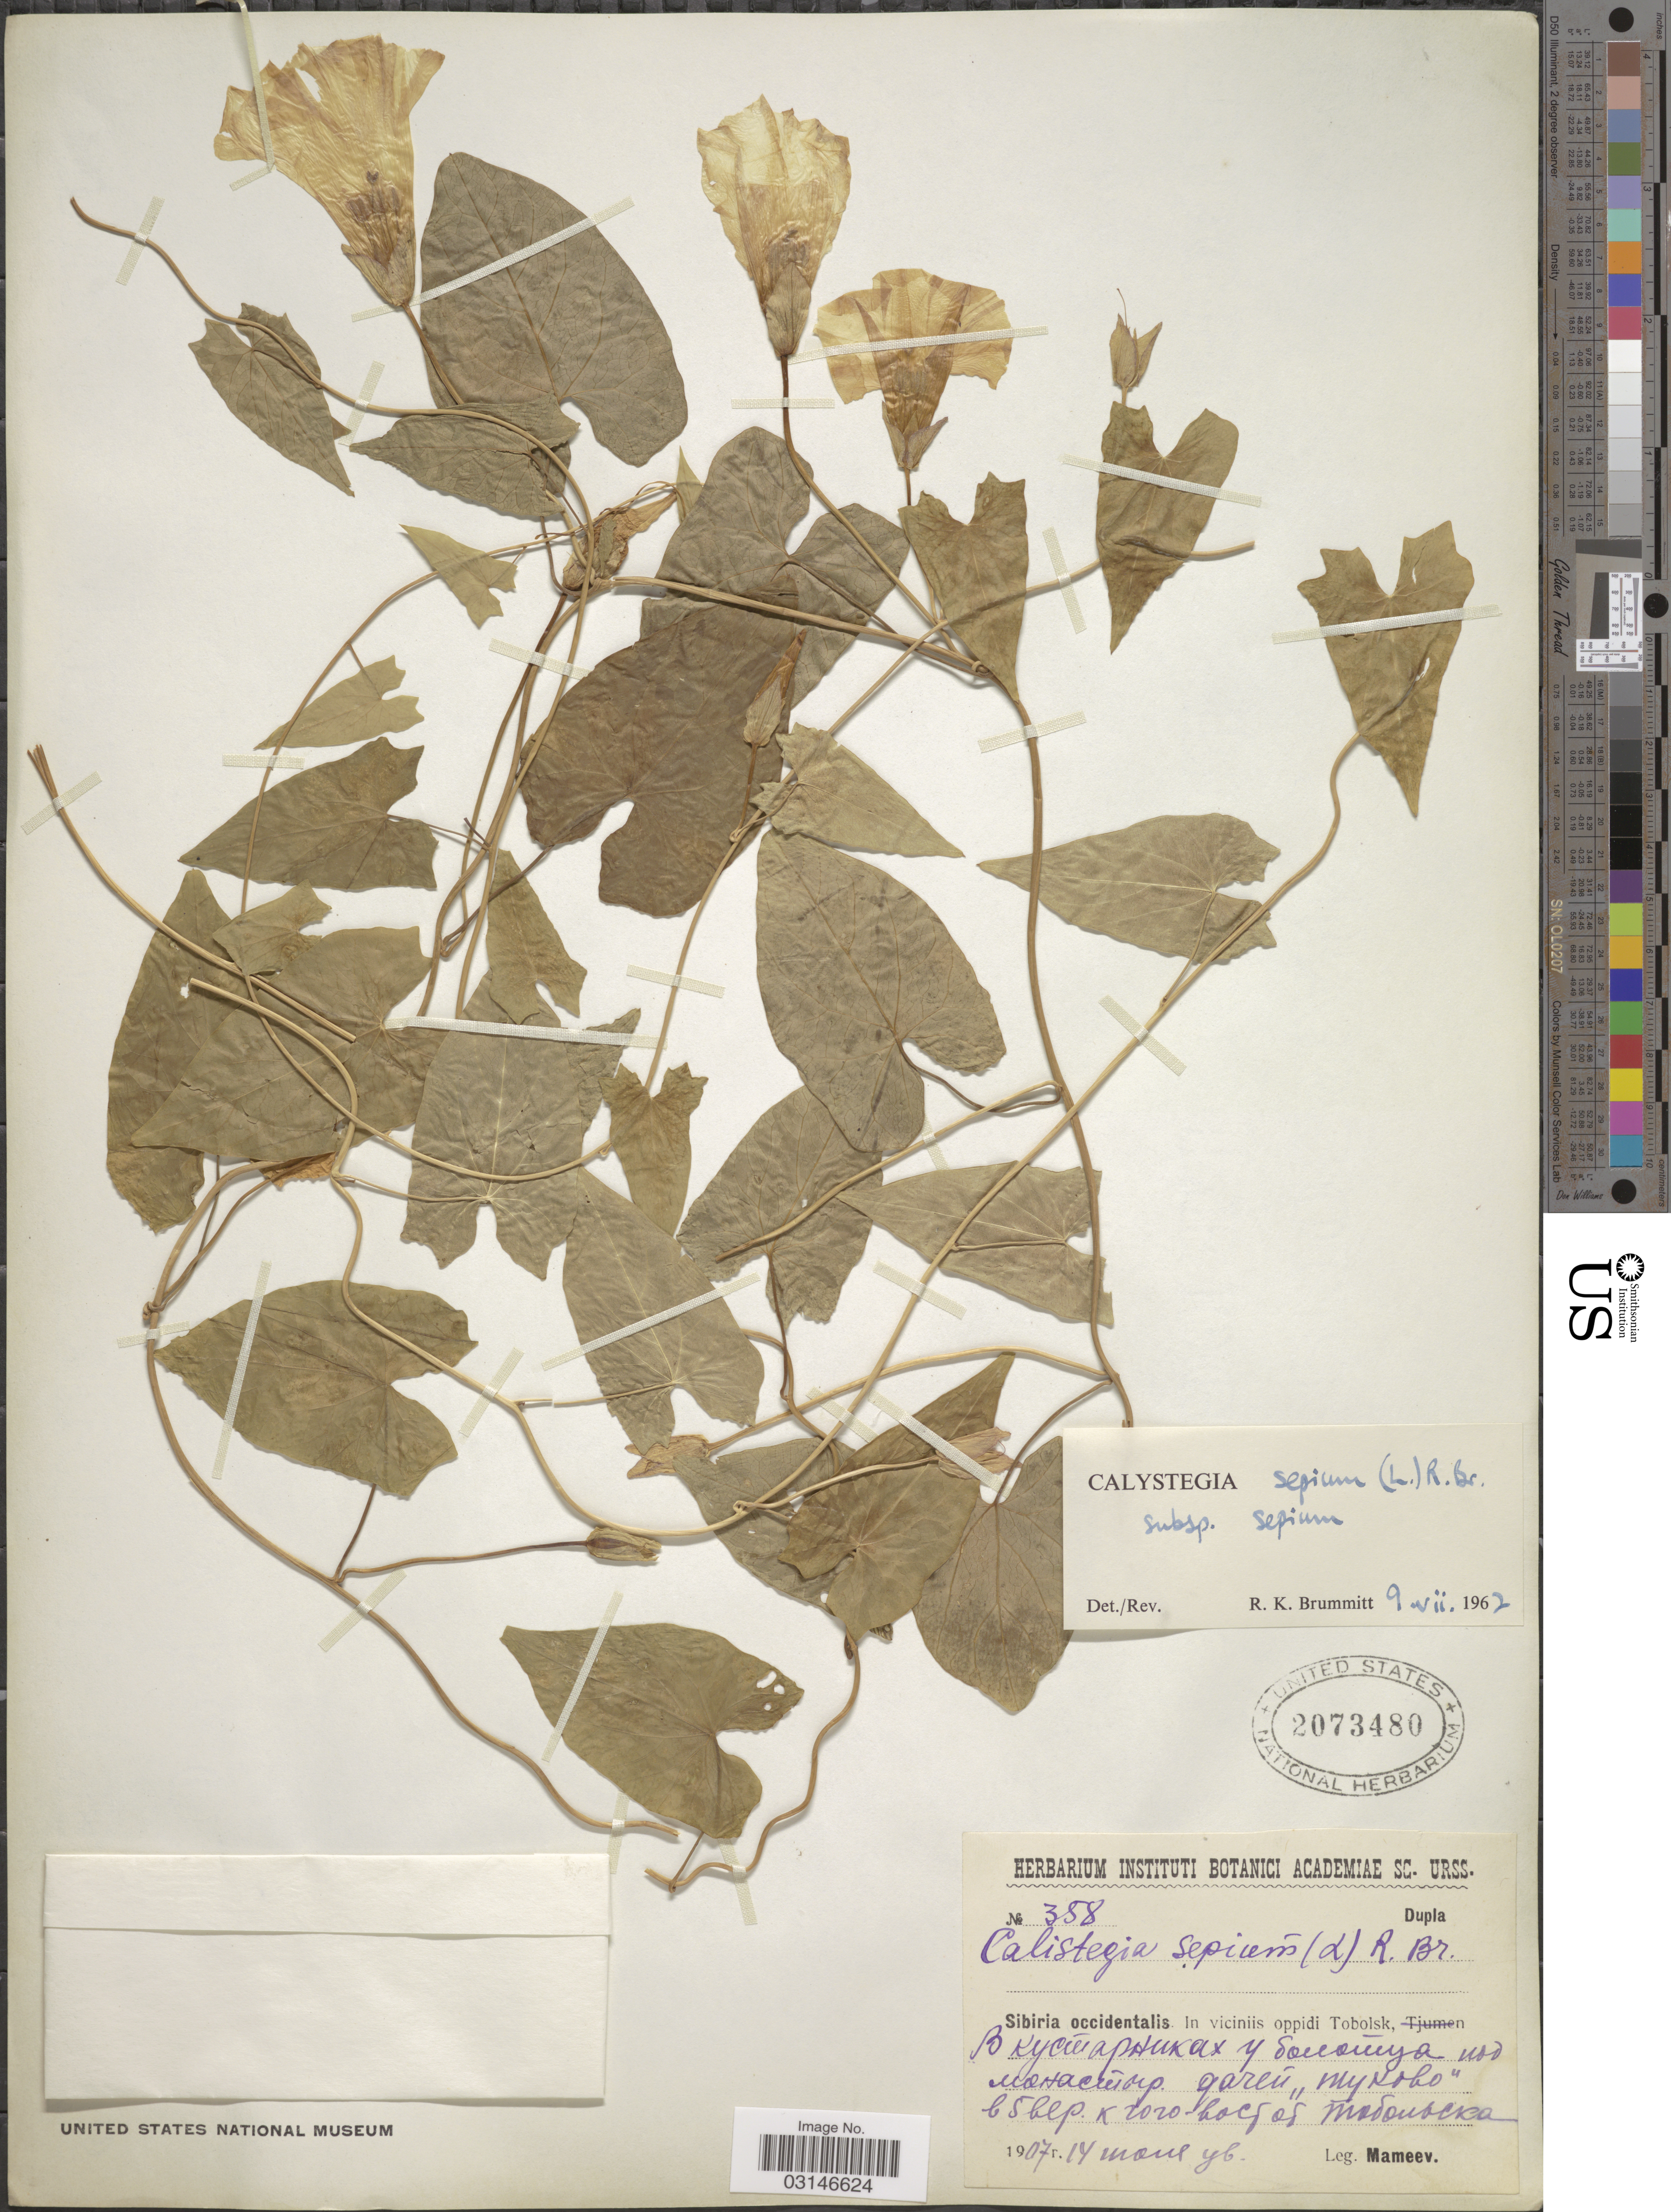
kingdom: Plantae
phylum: Tracheophyta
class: Magnoliopsida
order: Solanales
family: Convolvulaceae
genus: Calystegia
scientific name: Calystegia sepium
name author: (L.) R. Br.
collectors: Mameev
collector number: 388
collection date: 1907-03-14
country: Russian Federation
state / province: Tyumen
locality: Sibiria occidentalis. in viciniis Tobolsk, X.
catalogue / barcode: US 2073480